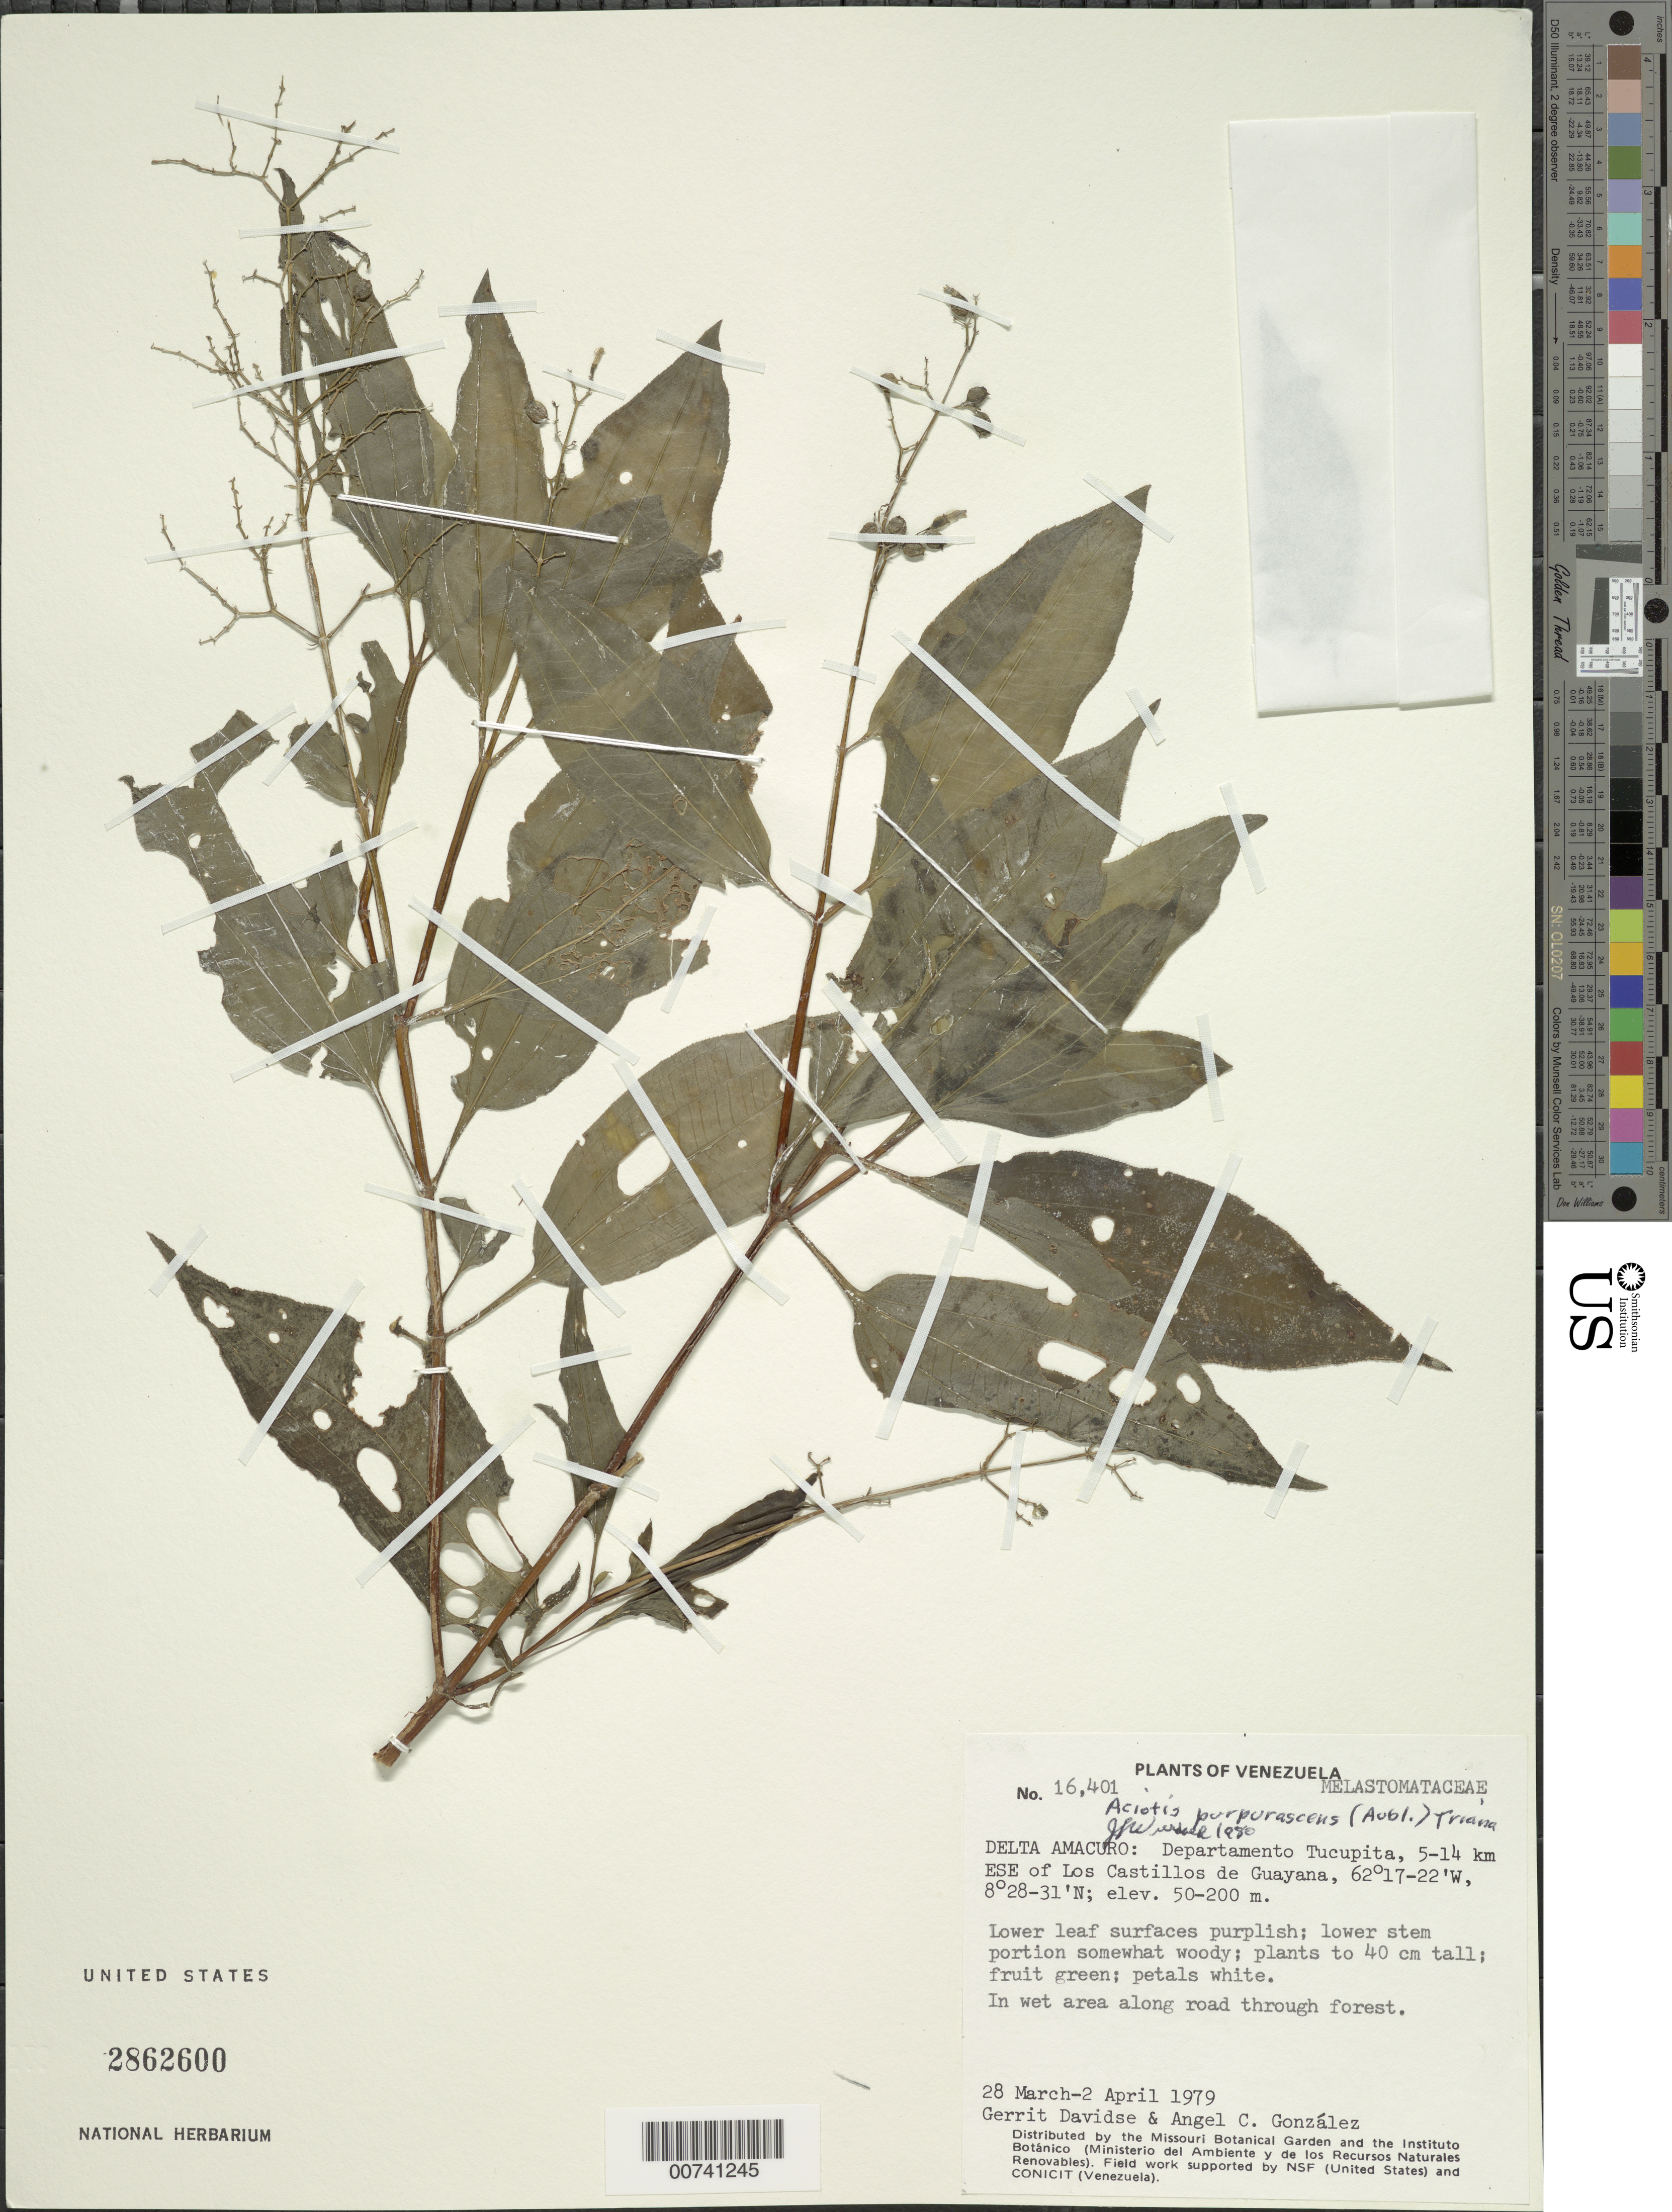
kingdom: Plantae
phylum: Tracheophyta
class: Magnoliopsida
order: Myrtales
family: Melastomataceae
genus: Aciotis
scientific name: Aciotis purpurascens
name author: (Aubl.) Triana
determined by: Freire-Fierro, A.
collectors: G. Davidse & A. C. González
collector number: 16401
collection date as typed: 28-Mar-79 to 2-Apr-79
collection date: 1979-03-28/1979-04-02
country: Venezuela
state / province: Delta Amacuro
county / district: Tucupita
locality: Los Castillos de Guayana, 5-14 km ESE of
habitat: Wet area along road through forest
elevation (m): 50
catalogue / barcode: US 2862600